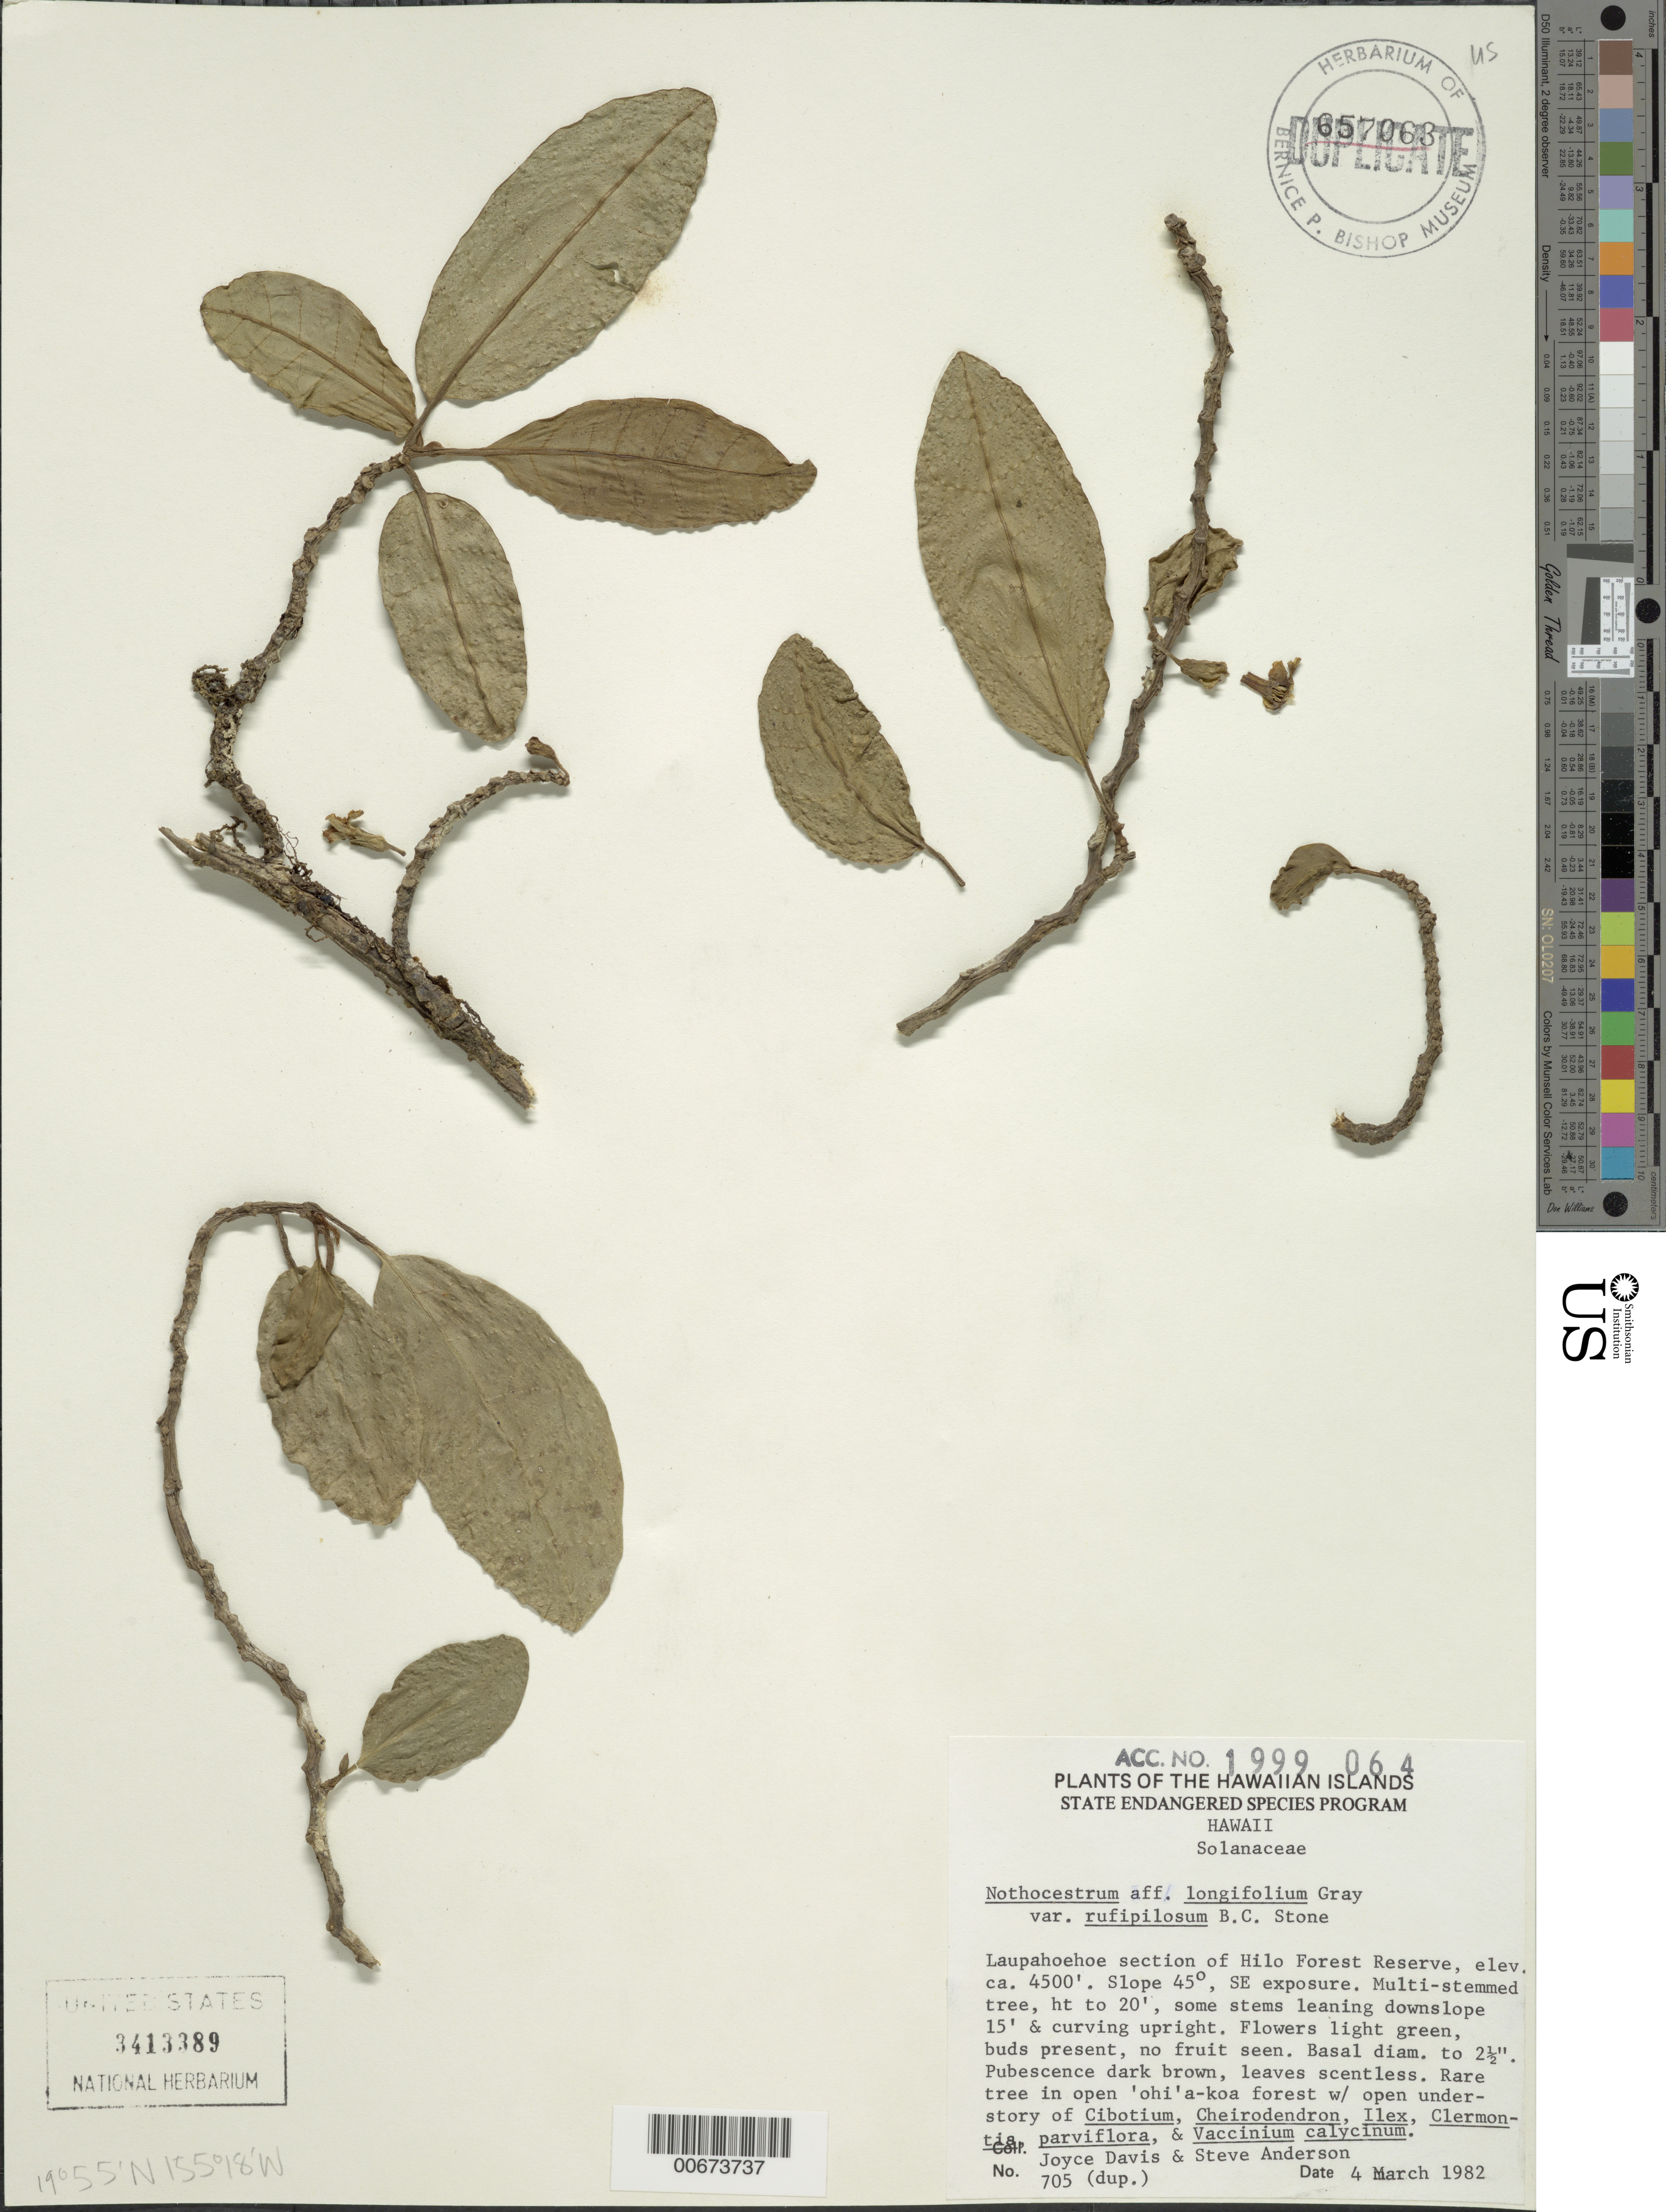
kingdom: Plantae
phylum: Tracheophyta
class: Magnoliopsida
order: Solanales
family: Solanaceae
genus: Nothocestrum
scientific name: Nothocestrum longifolium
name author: A. Gray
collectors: D. Joyce & S. Anderson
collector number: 705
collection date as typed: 4 Mar 1982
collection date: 1982-03-04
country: United States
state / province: Hawaii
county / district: Hawaii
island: Hawaii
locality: Laupahoehoe section of Hilo Forest Reserve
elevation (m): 1372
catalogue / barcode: US 3413389